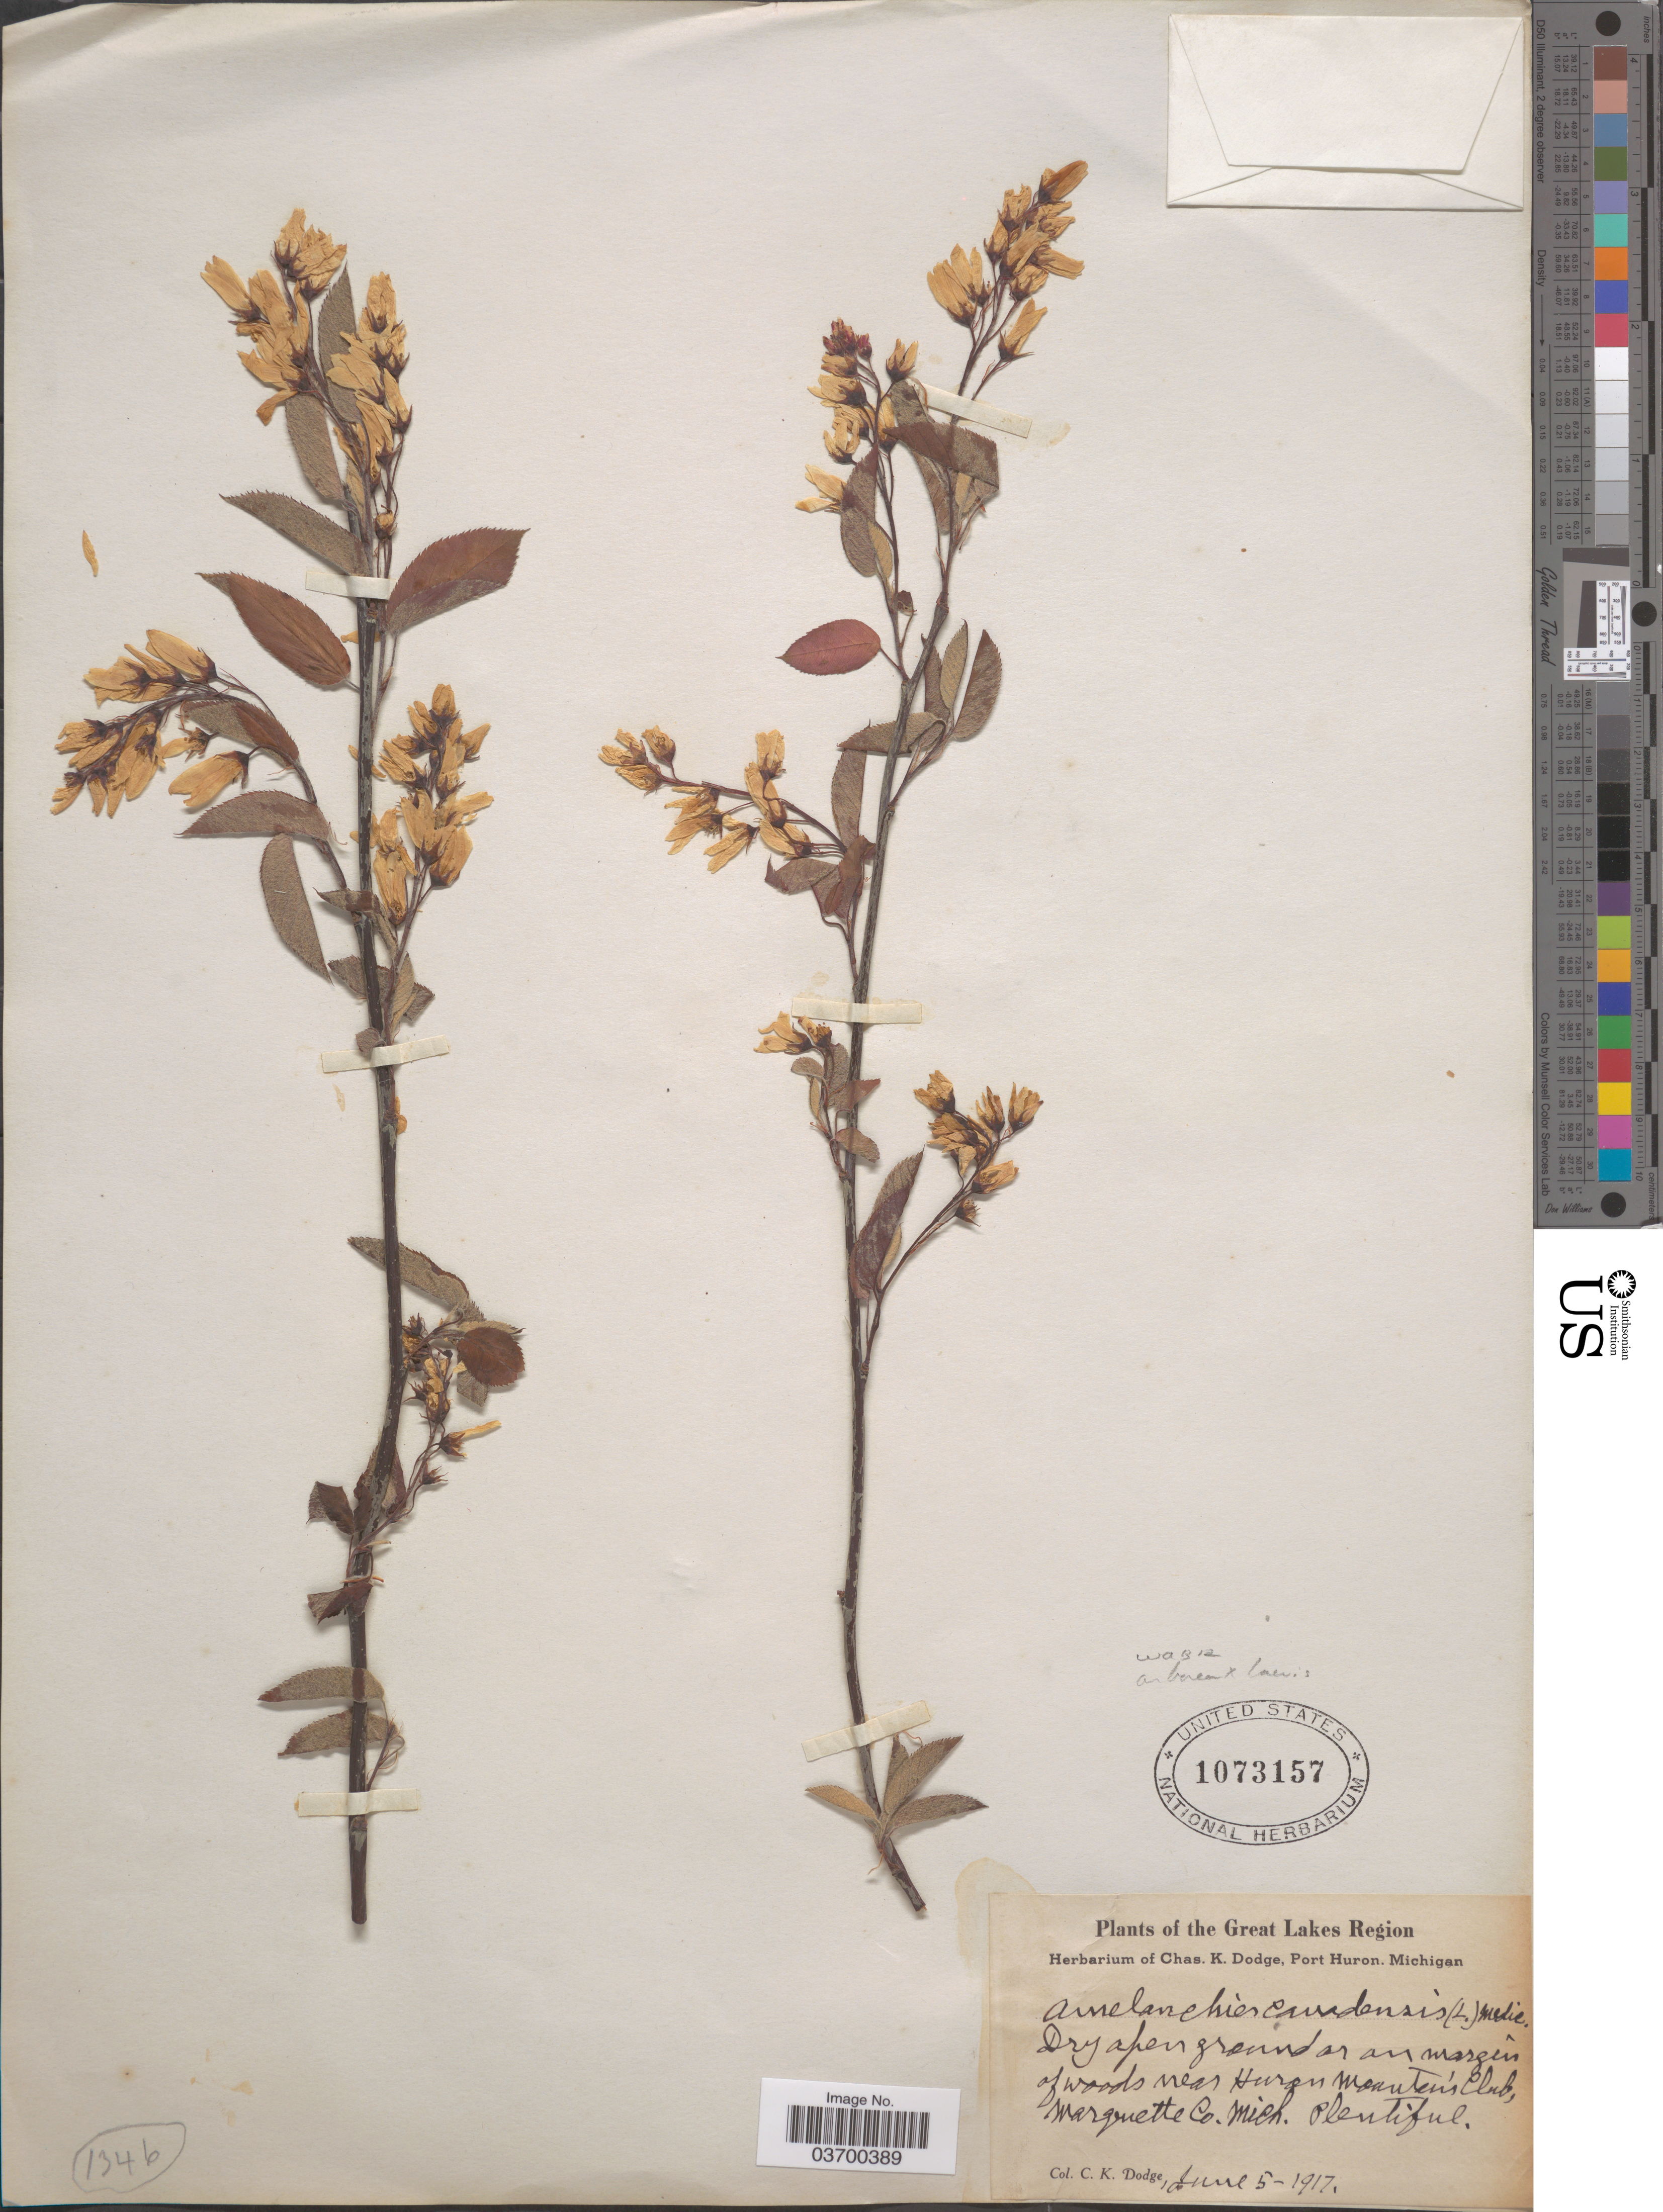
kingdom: Plantae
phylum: Tracheophyta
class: Magnoliopsida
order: Rosales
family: Rosaceae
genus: Amelanchier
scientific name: Amelanchier canadensis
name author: (L.) Medic.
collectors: C. K. Dodge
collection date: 1917-06-05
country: United States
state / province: Michigan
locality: Great Lakes Region. Near Huron Mountain's Club, Marquette Co.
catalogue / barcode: US 1073157